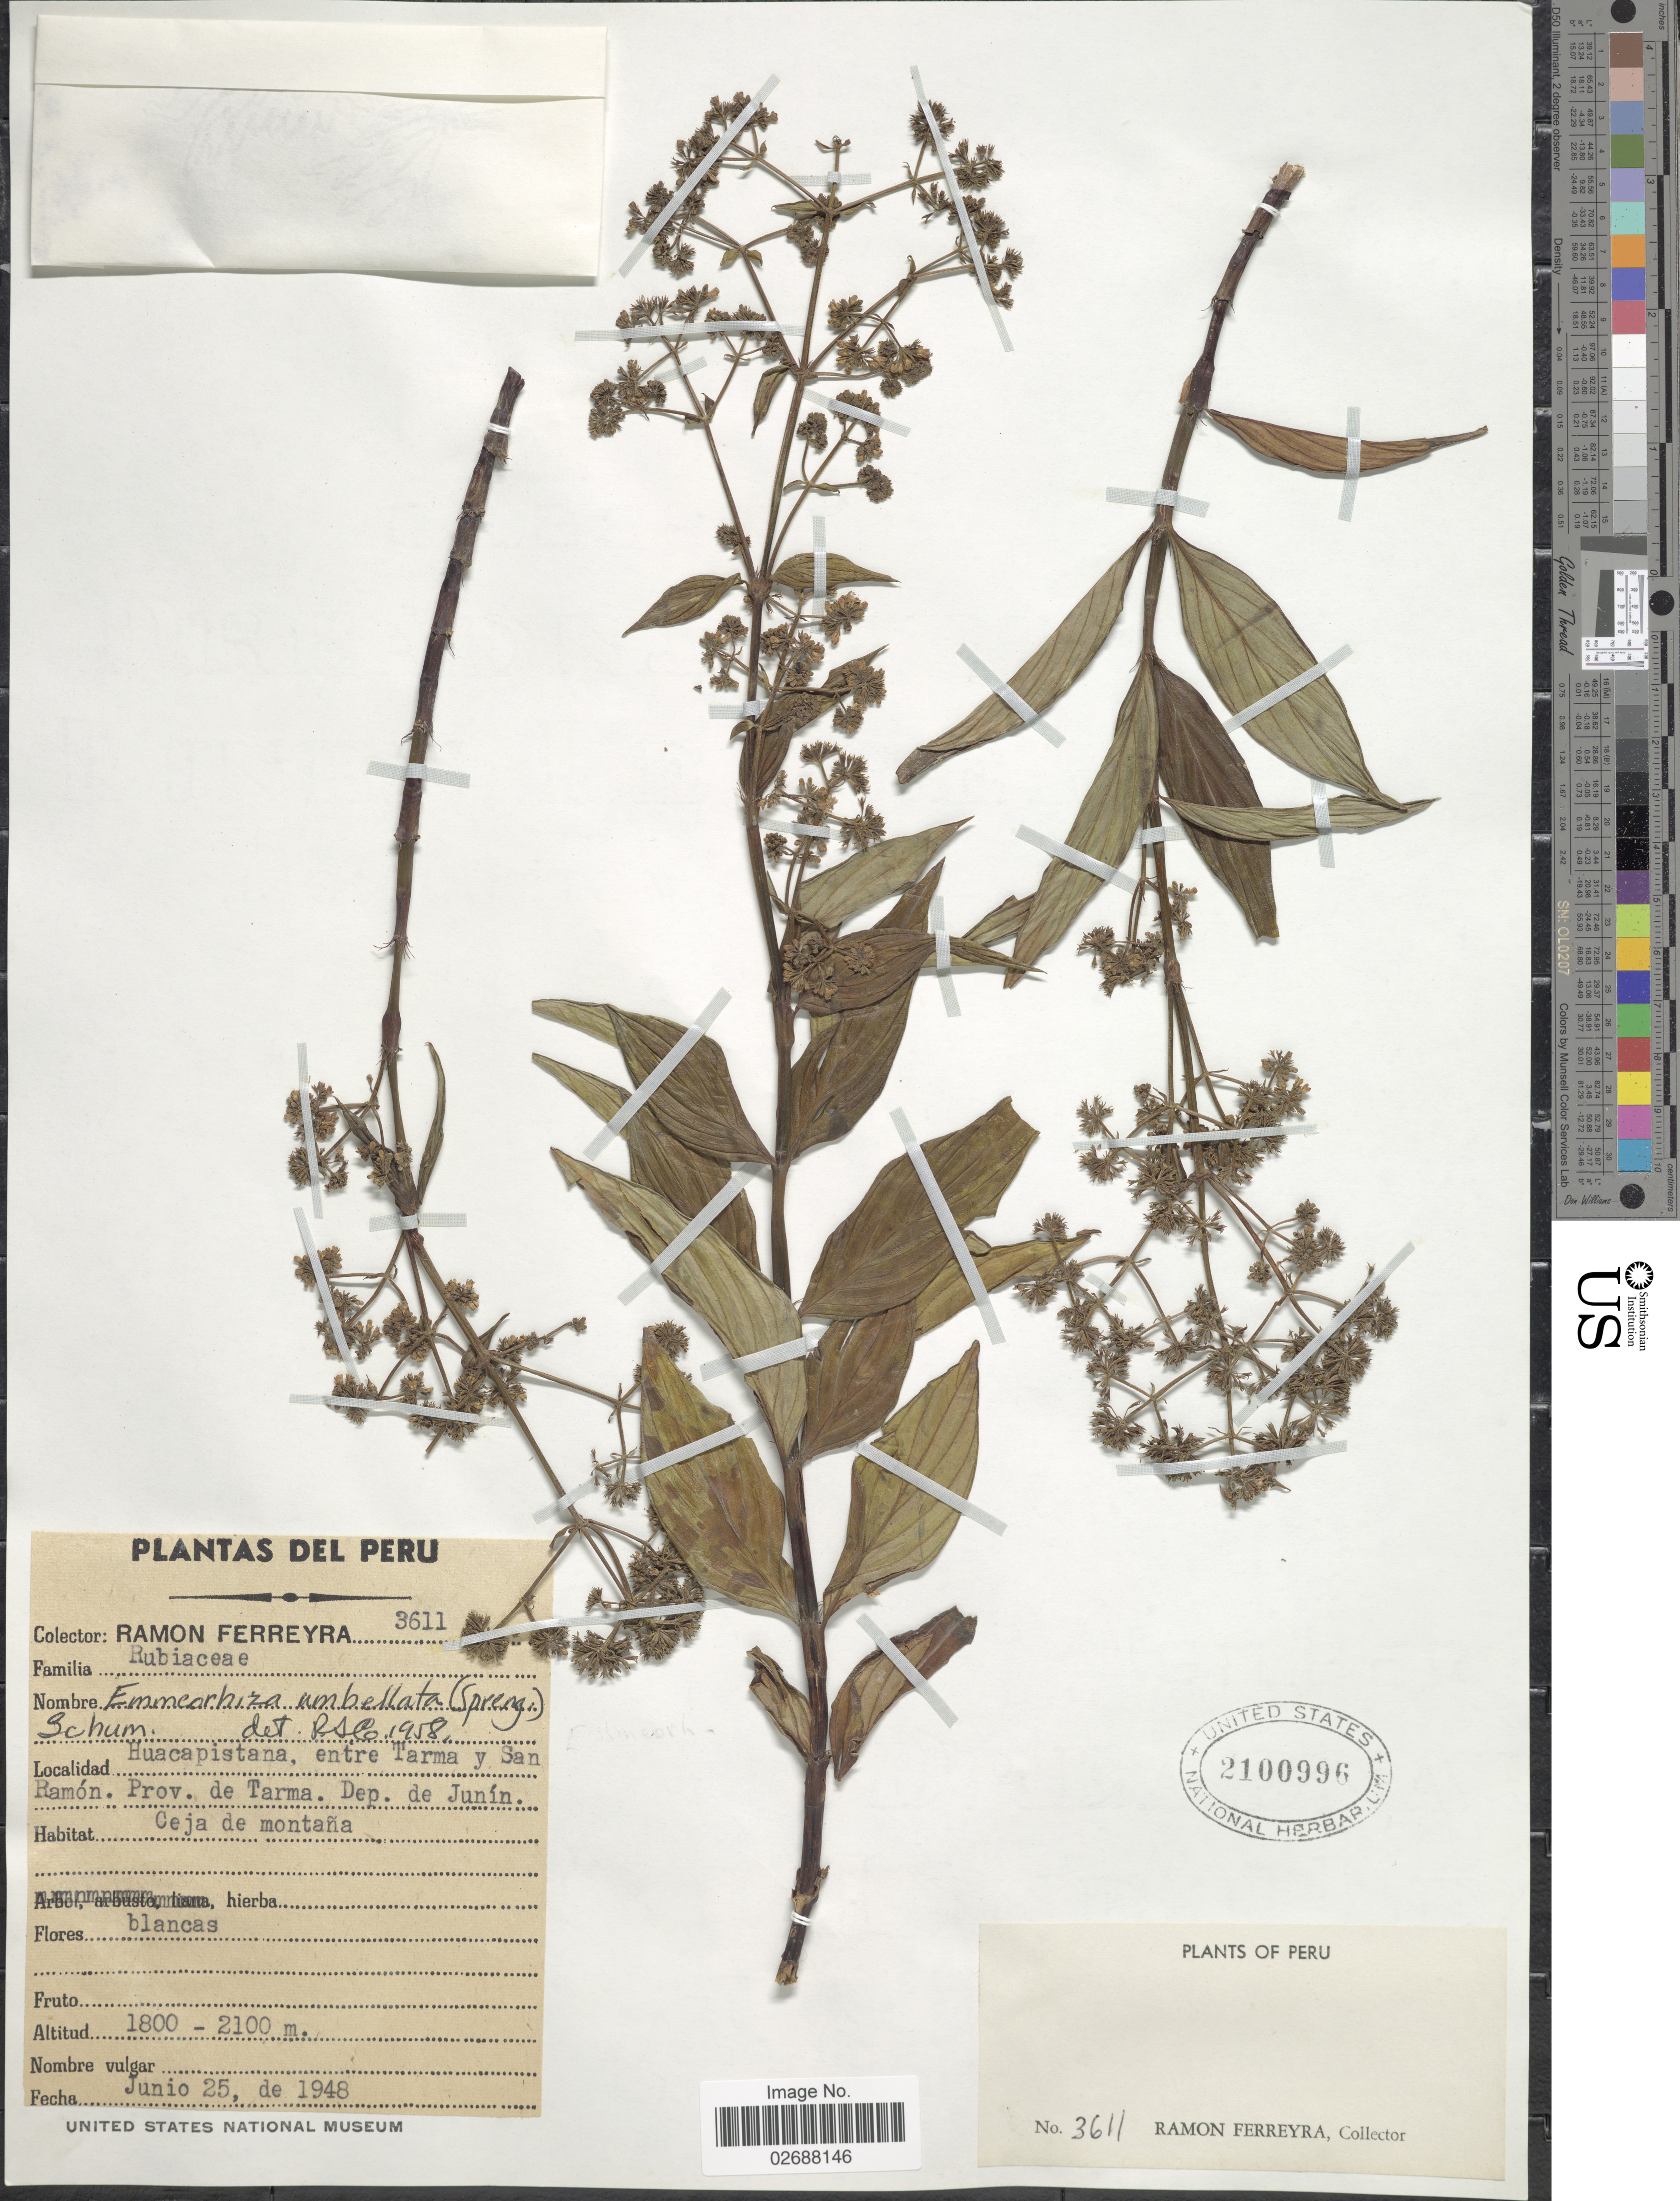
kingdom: Plantae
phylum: Tracheophyta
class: Magnoliopsida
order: Gentianales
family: Rubiaceae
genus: Emmeorhiza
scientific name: Emmeorhiza umbellata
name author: (Spreng.) K. Schum.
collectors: R. A. Ferreyra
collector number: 3611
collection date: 1948-06-25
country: Peru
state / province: Junín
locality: Huacapistana. entre Tarma y San Ramon. Ceja de montana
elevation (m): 1800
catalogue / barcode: US 2100996